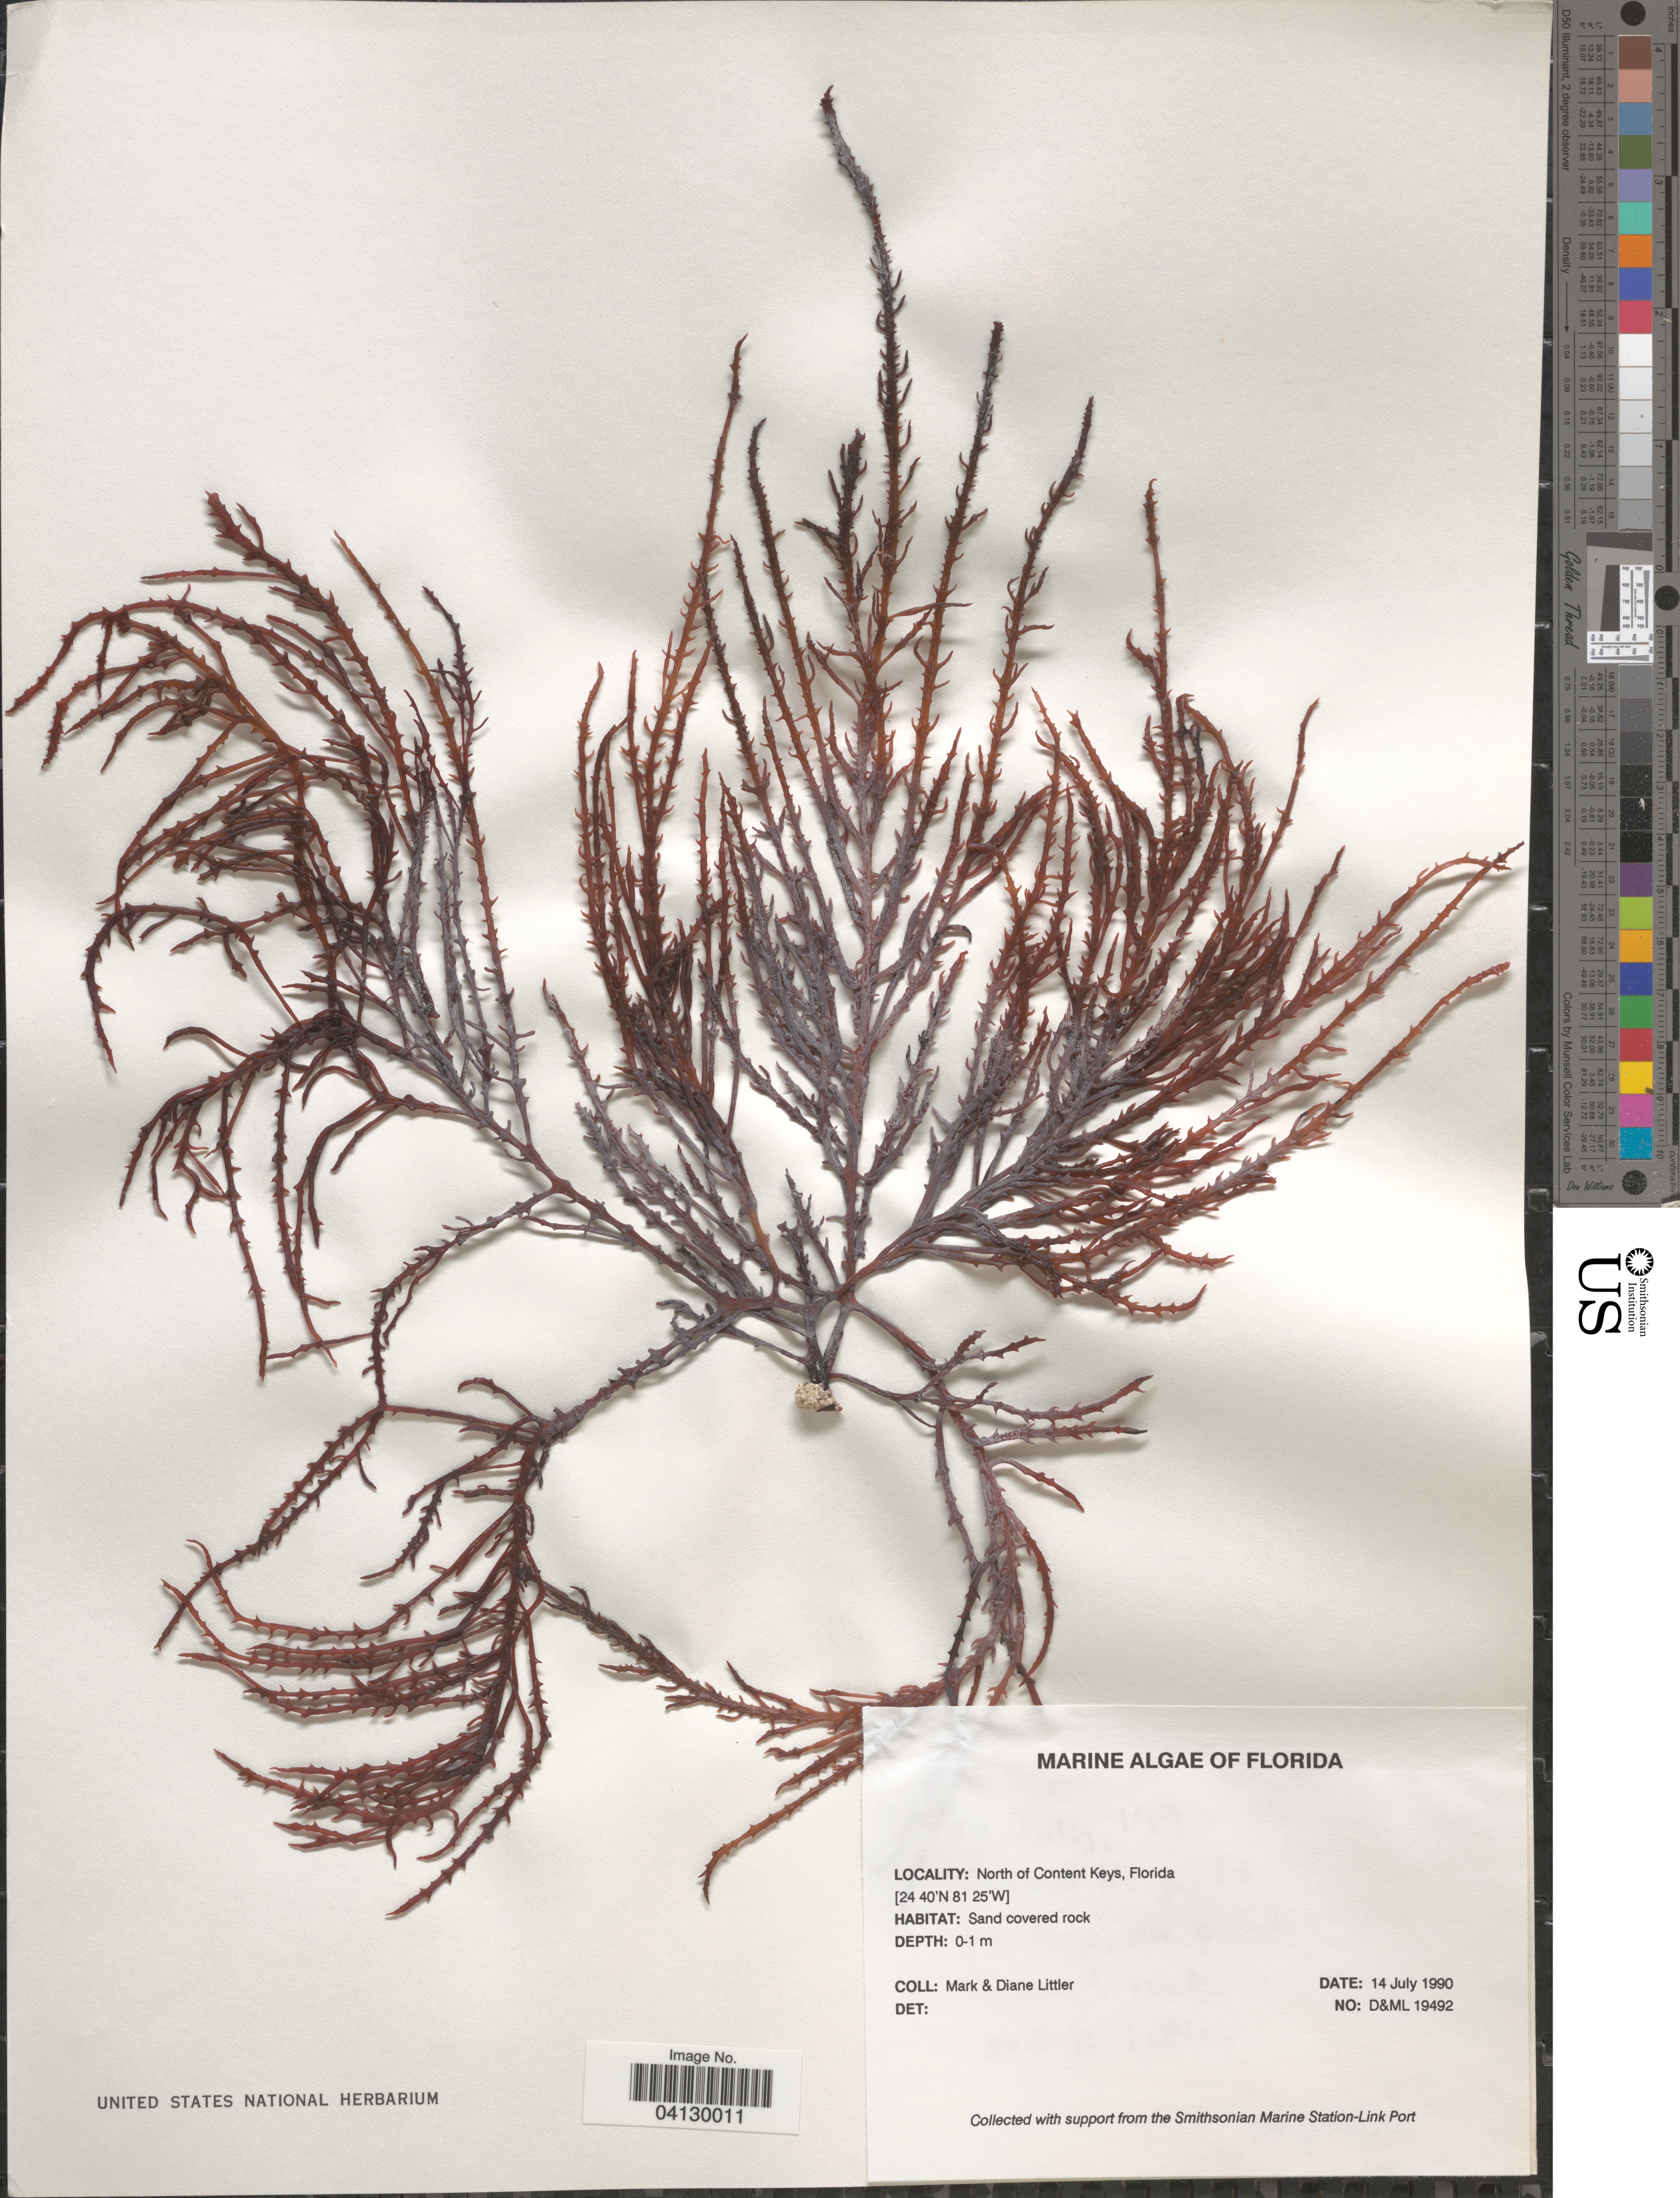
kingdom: Plantae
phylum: Rhodophyta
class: Florideophyceae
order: Gigartinales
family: Solieriaceae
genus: Eucheumatopsis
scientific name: Eucheumatopsis isiformis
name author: (C. Agardh) M.L. Núñez-Resendiz et al.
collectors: M. Littler & D. S. Littler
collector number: D&ML 19492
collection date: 1990-07-14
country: United States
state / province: Florida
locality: North of Content Keys.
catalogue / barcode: US 240482